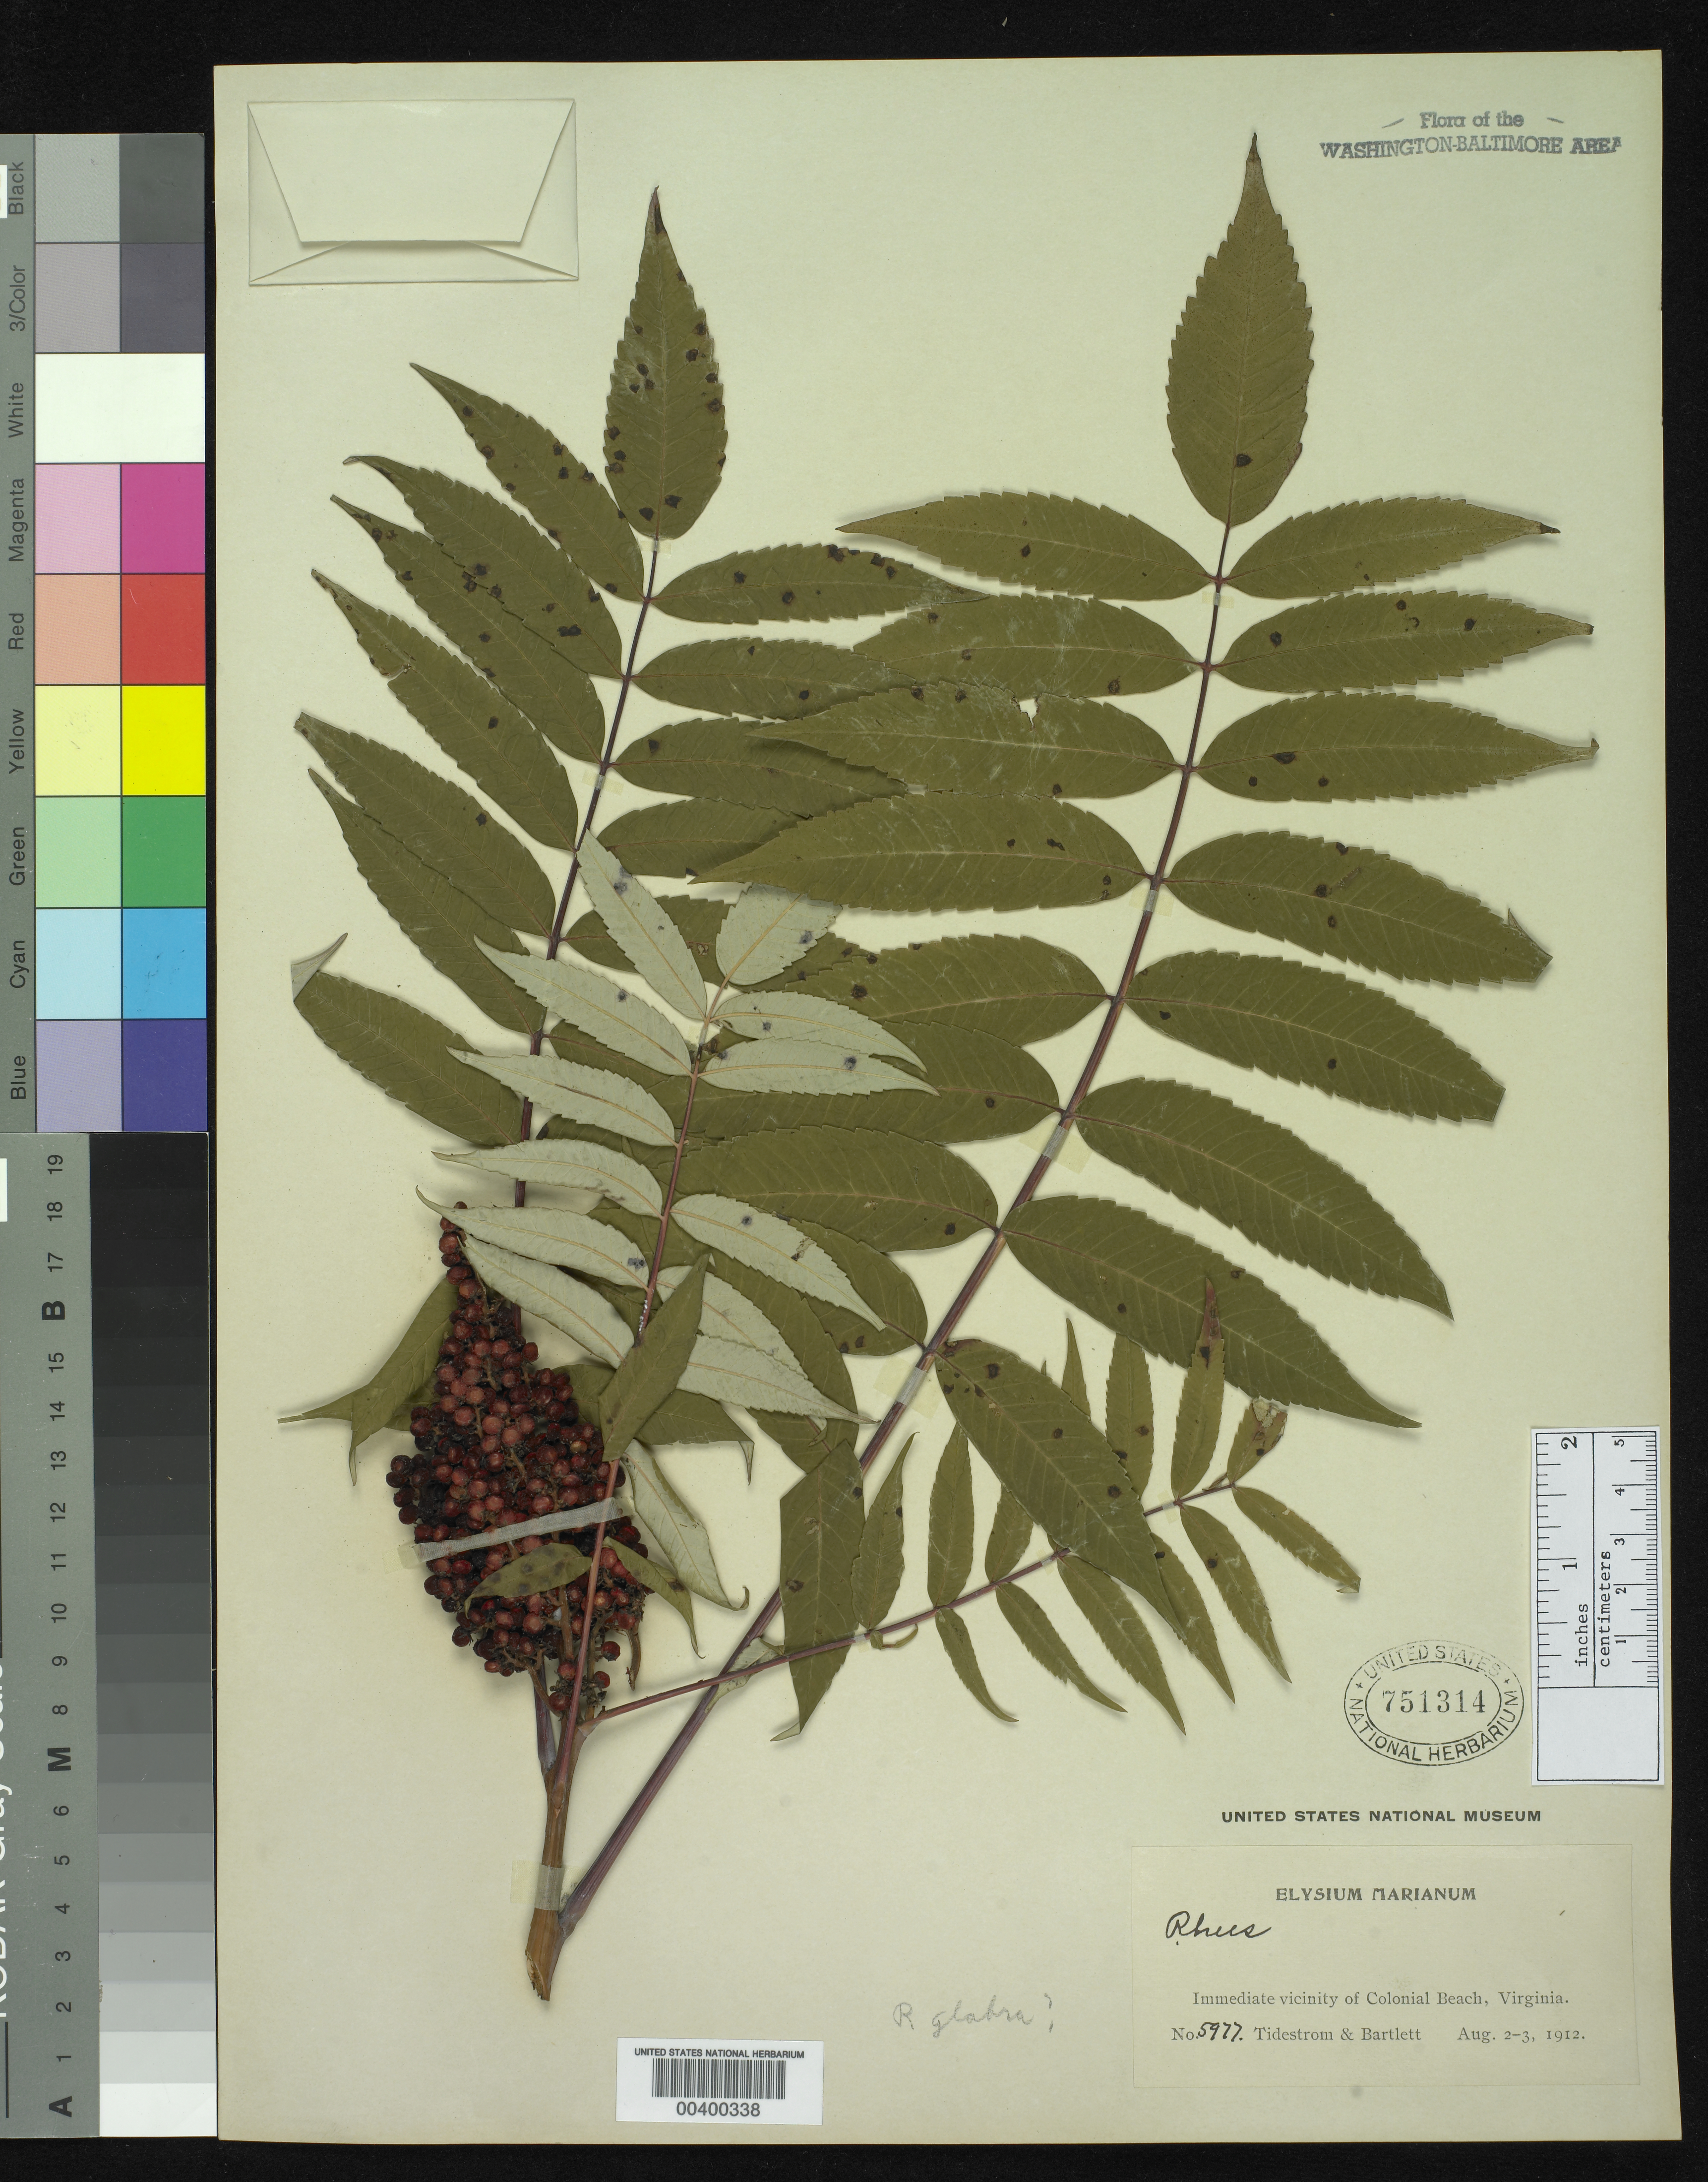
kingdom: Plantae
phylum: Tracheophyta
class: Magnoliopsida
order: Sapindales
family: Anacardiaceae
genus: Rhus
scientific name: Rhus glabra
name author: L.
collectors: I. F. Tidestrom & H. H. Bartlett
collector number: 5977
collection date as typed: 02 Aug 1912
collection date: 1912-08-02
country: United States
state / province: Virginia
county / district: Westmoreland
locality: Colonial Beach vicinity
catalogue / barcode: US 751314